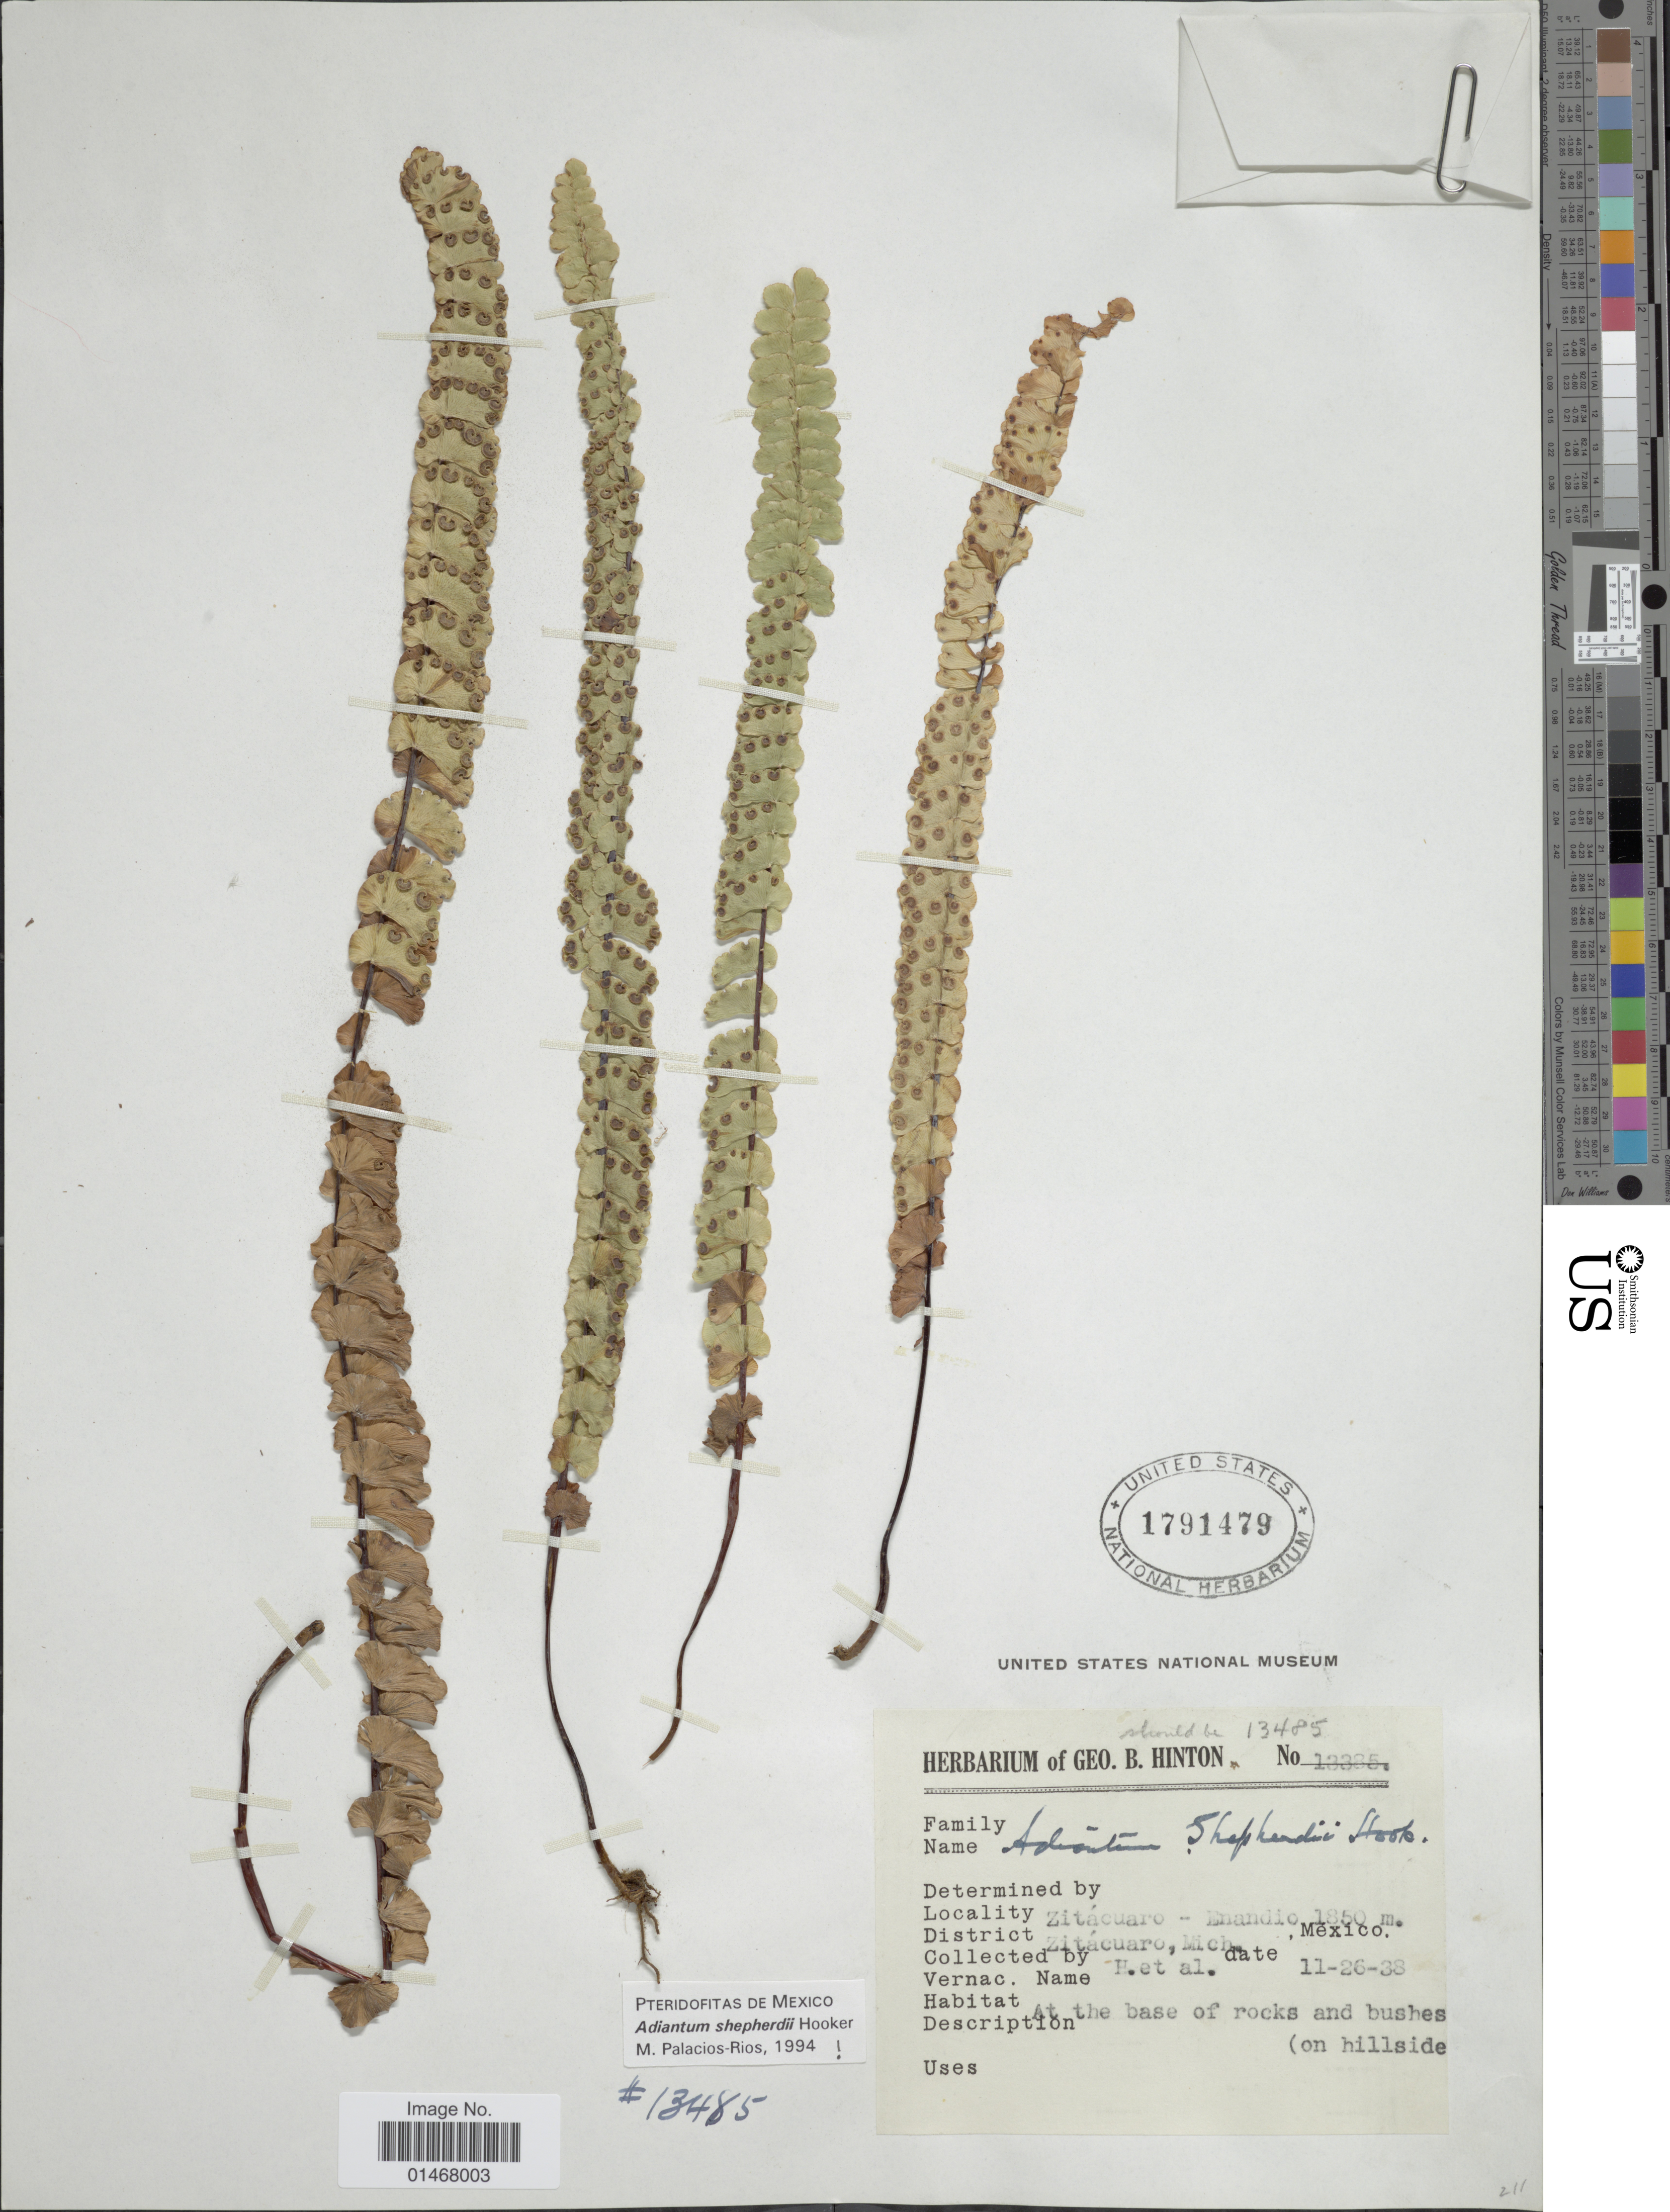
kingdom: Plantae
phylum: Tracheophyta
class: Polypodiopsida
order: Polypodiales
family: Pteridaceae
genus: Adiantum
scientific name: Adiantum shepherdii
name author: Hook.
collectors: G. B. Hinton & et al.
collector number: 13485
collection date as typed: Transcribed d/m/y: 26/11/38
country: Mexico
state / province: Michoacán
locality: Zitácuaro - Enandio, District Zitácuaro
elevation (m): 1850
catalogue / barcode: US 1791479